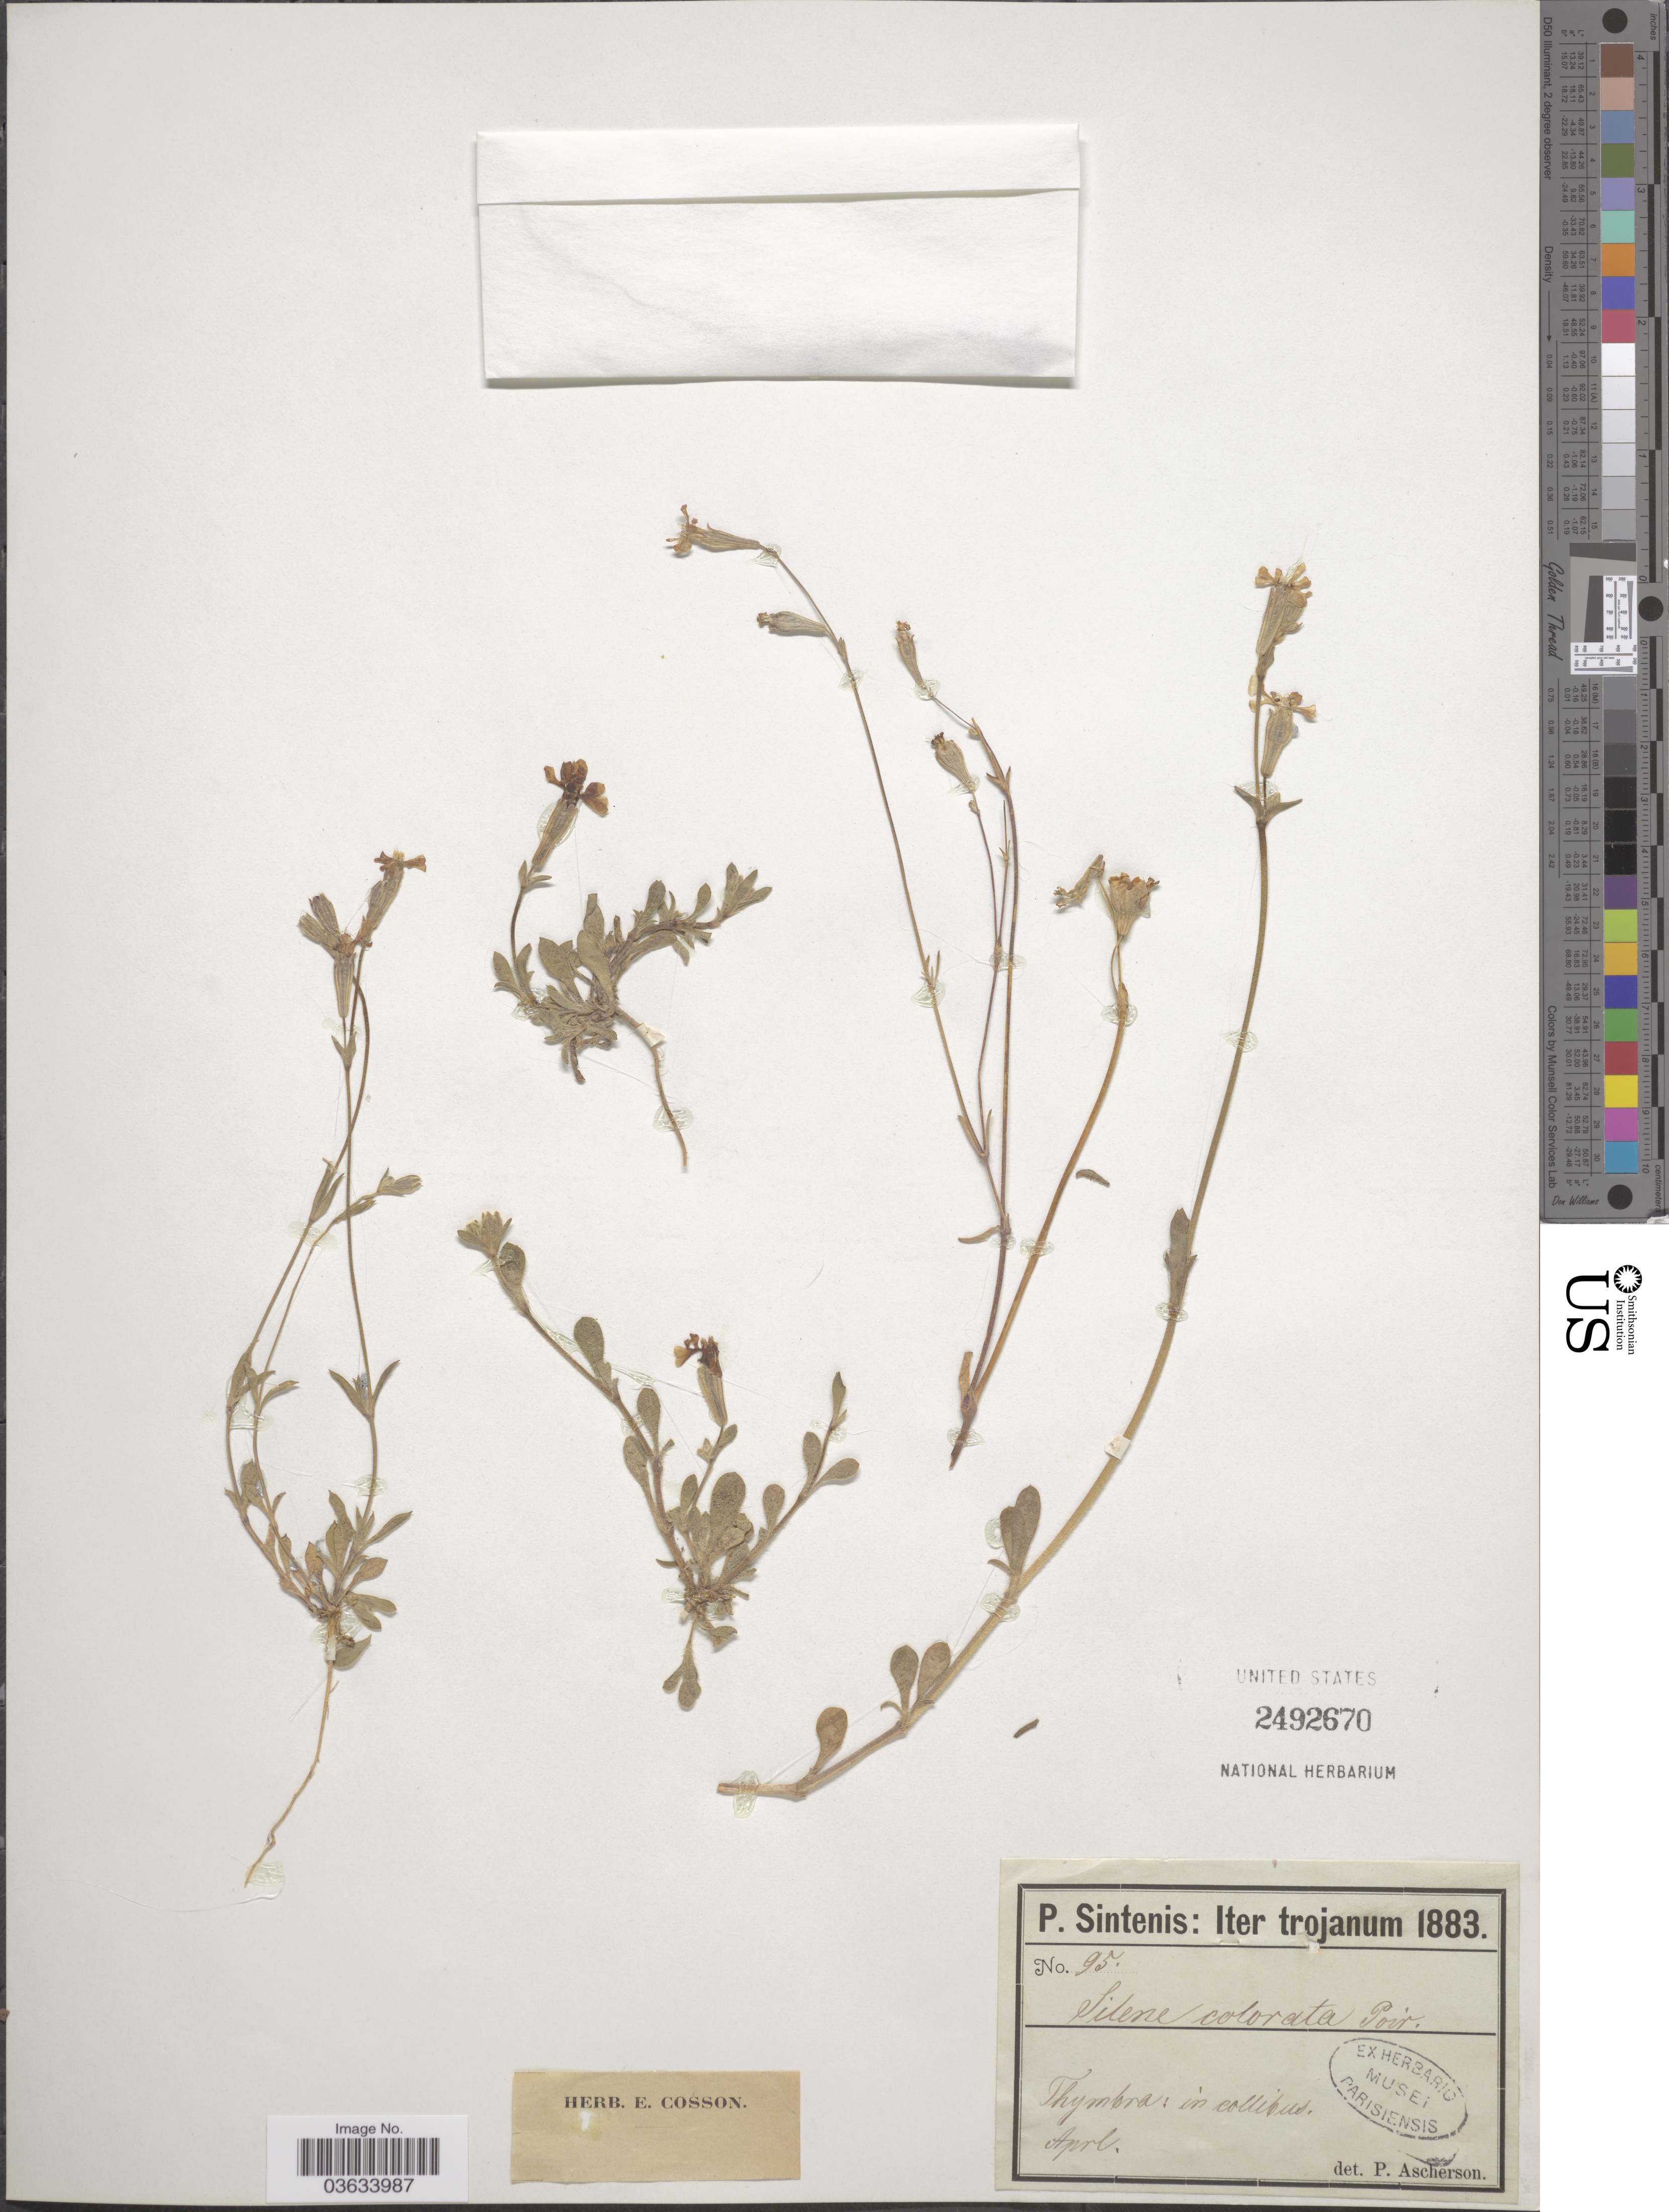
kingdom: Plantae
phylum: Tracheophyta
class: Magnoliopsida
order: Caryophyllales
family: Caryophyllaceae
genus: Silene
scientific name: Silene colorata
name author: Poir.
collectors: P. Sintenis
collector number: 95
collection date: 1883-04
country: Turkey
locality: Iter trojanum. Thymbra: in collibus.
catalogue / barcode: US 2492670